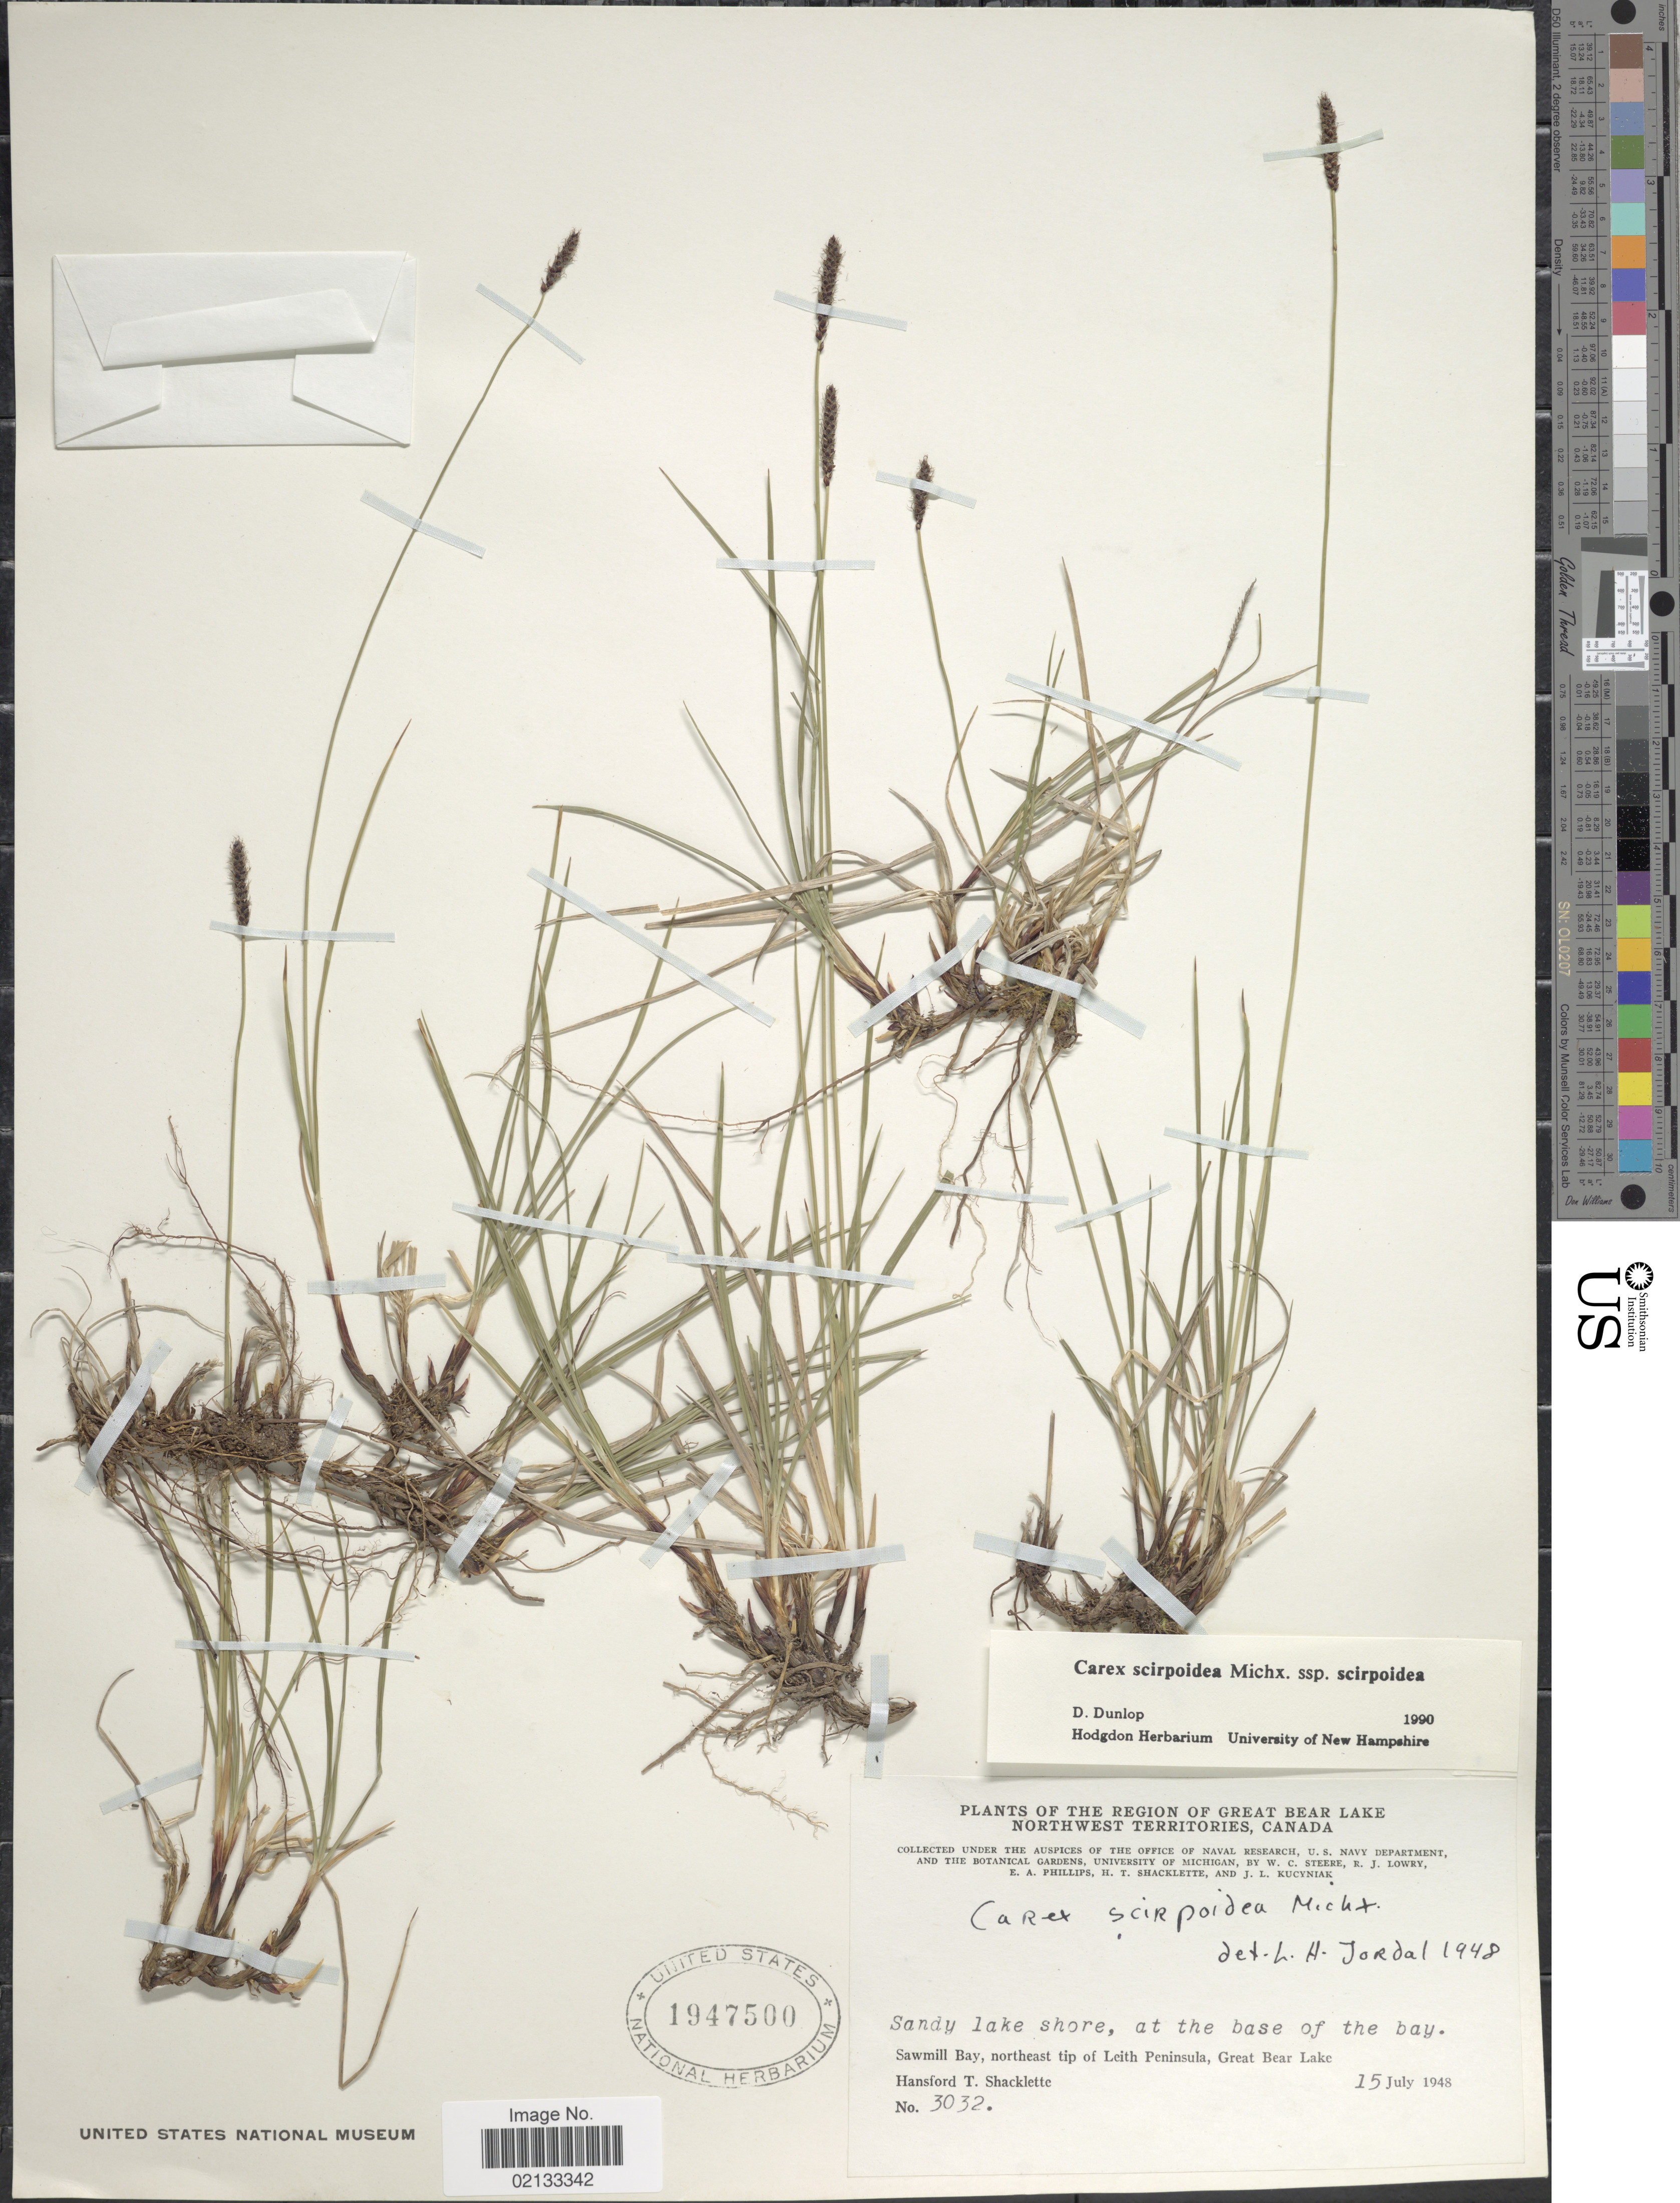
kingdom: Plantae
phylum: Tracheophyta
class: Liliopsida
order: Poales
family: Cyperaceae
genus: Carex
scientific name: Carex scirpoidea subsp. scirpoidea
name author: Michx.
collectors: H. Shacklette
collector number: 3032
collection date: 1948-07-15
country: Canada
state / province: Northwest Territories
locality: The Region of Great Bear Lake, Sandy lake shore, at the base of the bay, Sawmill Bay, northeast tip of Leith Peninsula, Great Bear Lake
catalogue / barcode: US 1947500